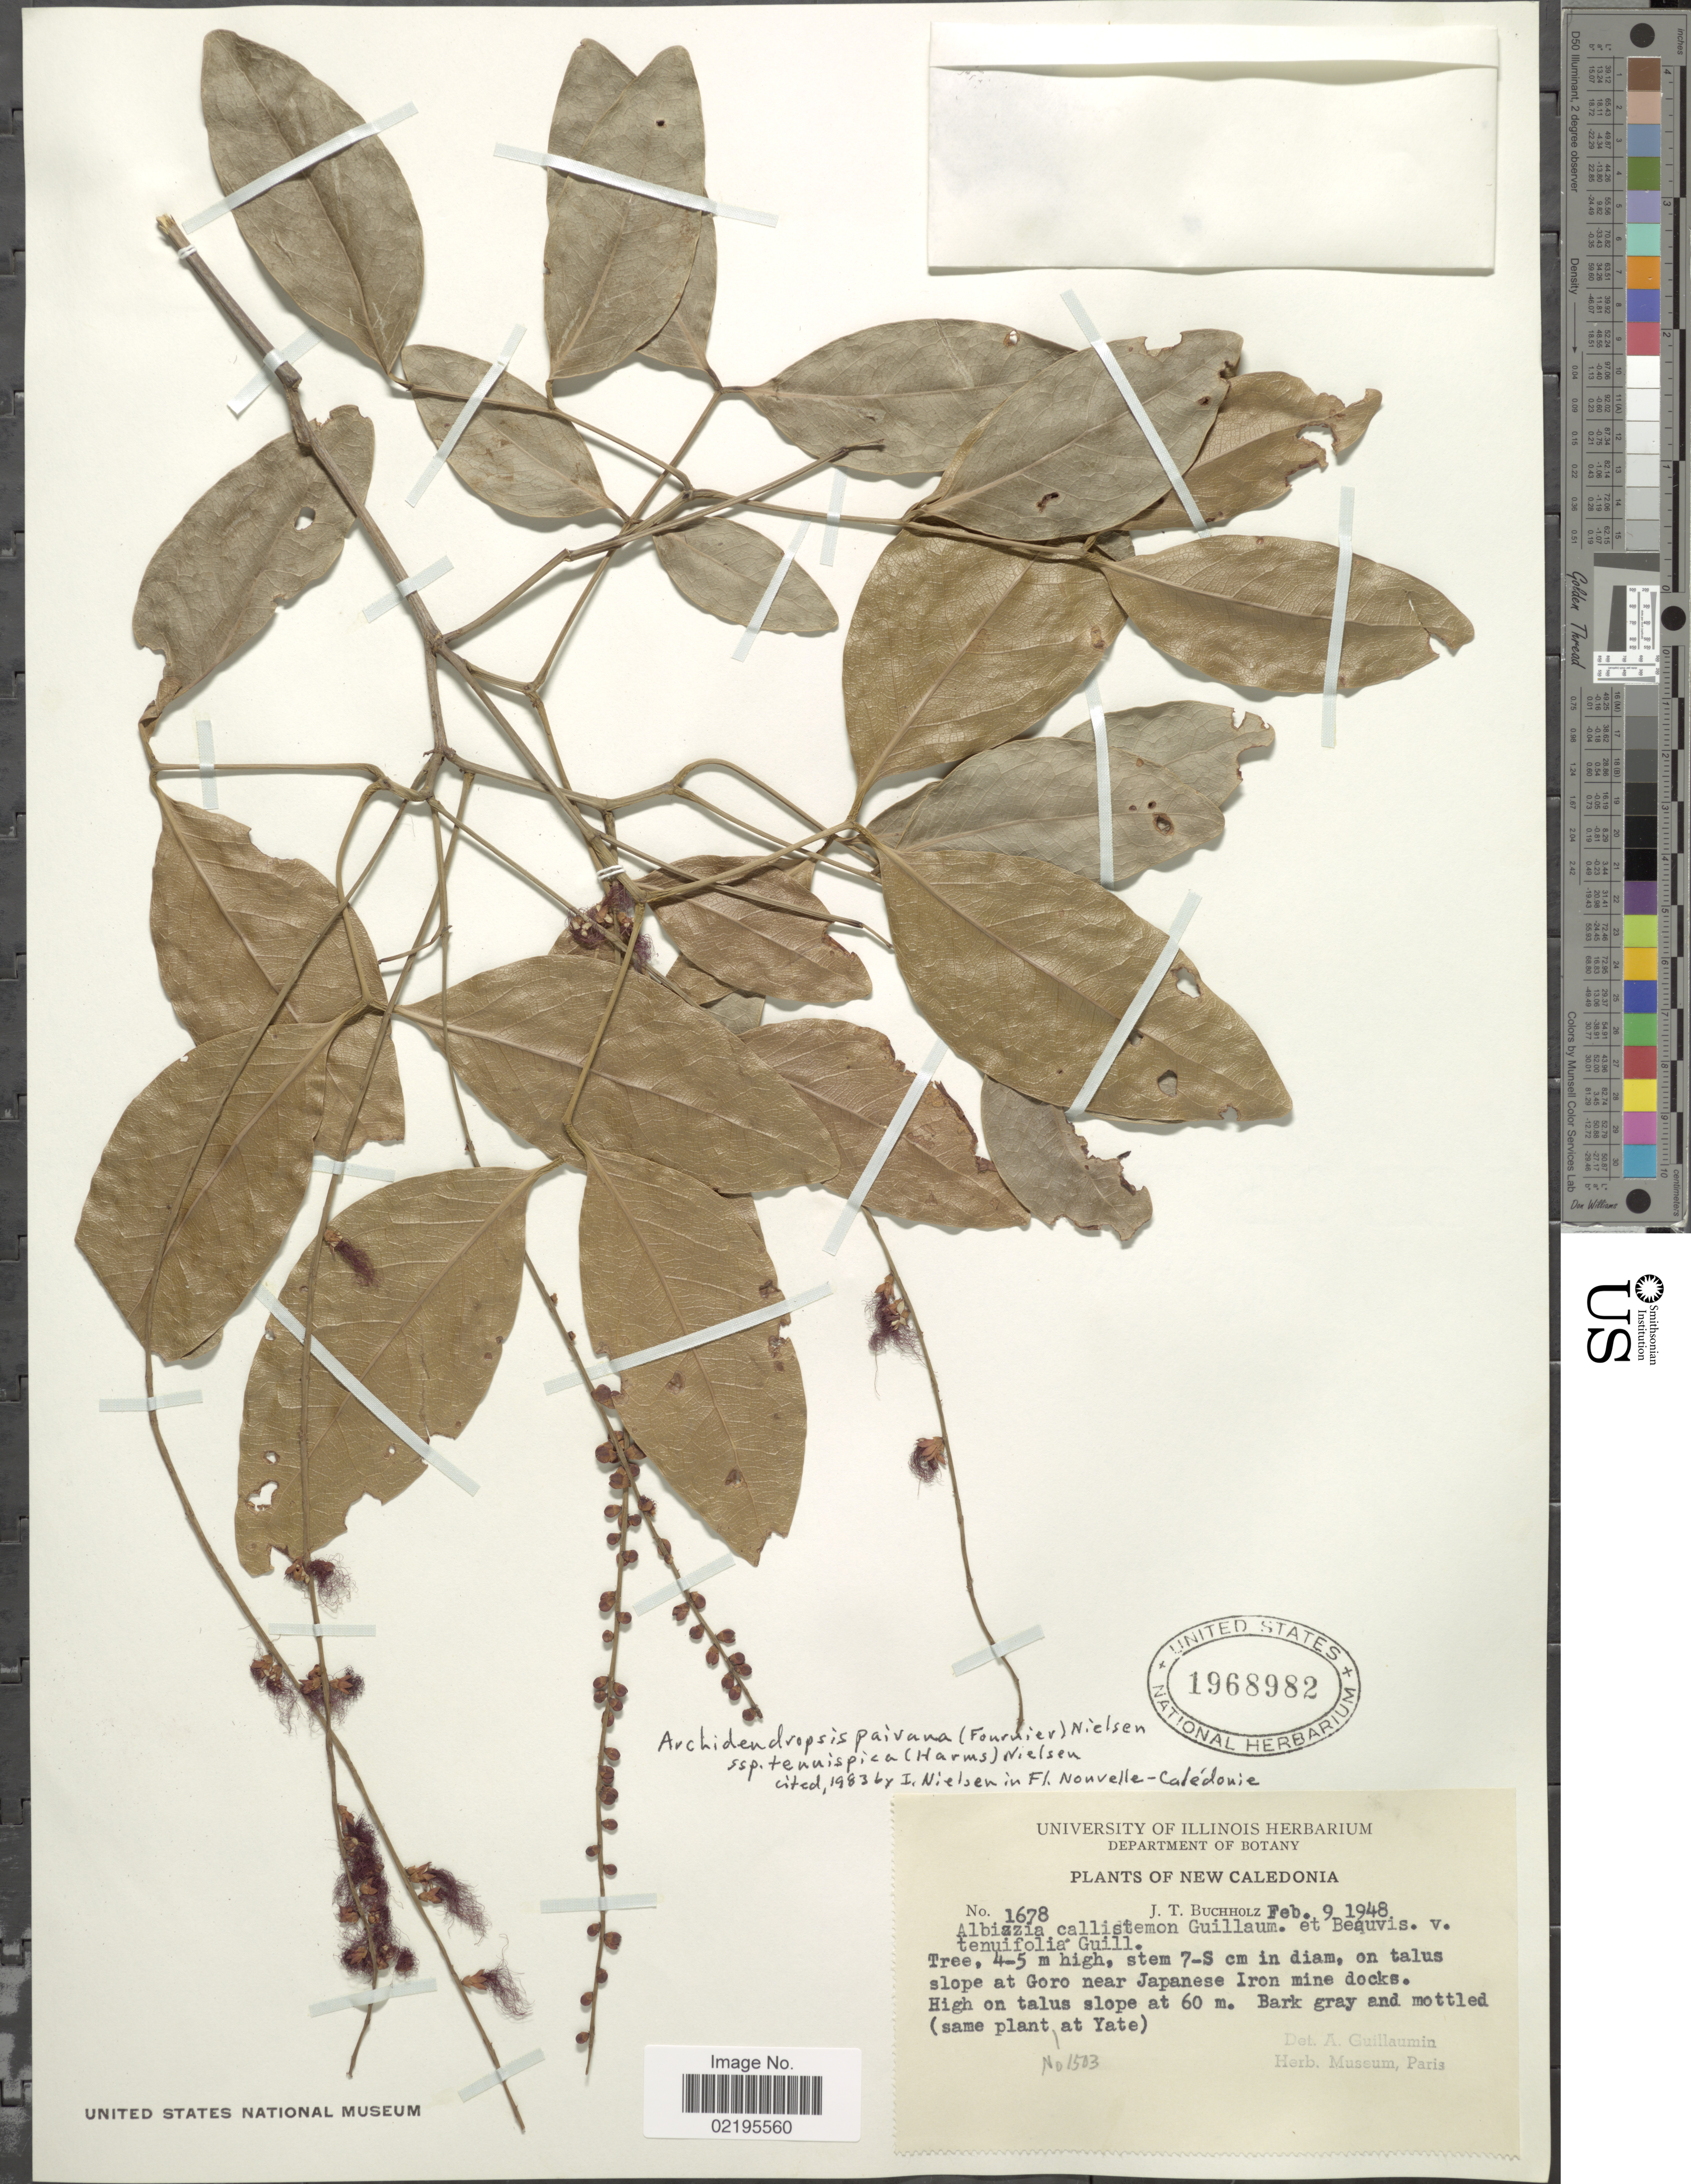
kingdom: Plantae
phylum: Tracheophyta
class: Magnoliopsida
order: Fabales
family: Fabaceae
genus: Archidendropsis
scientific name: Archidendropsis paivana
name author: (E. Fourn.) I.C. Nielsen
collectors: J. T. Buchholz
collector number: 1678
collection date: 1948-02-09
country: New Caledonia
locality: On talus slope at Goro near Japanese Iron mine docks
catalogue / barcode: US 1968982